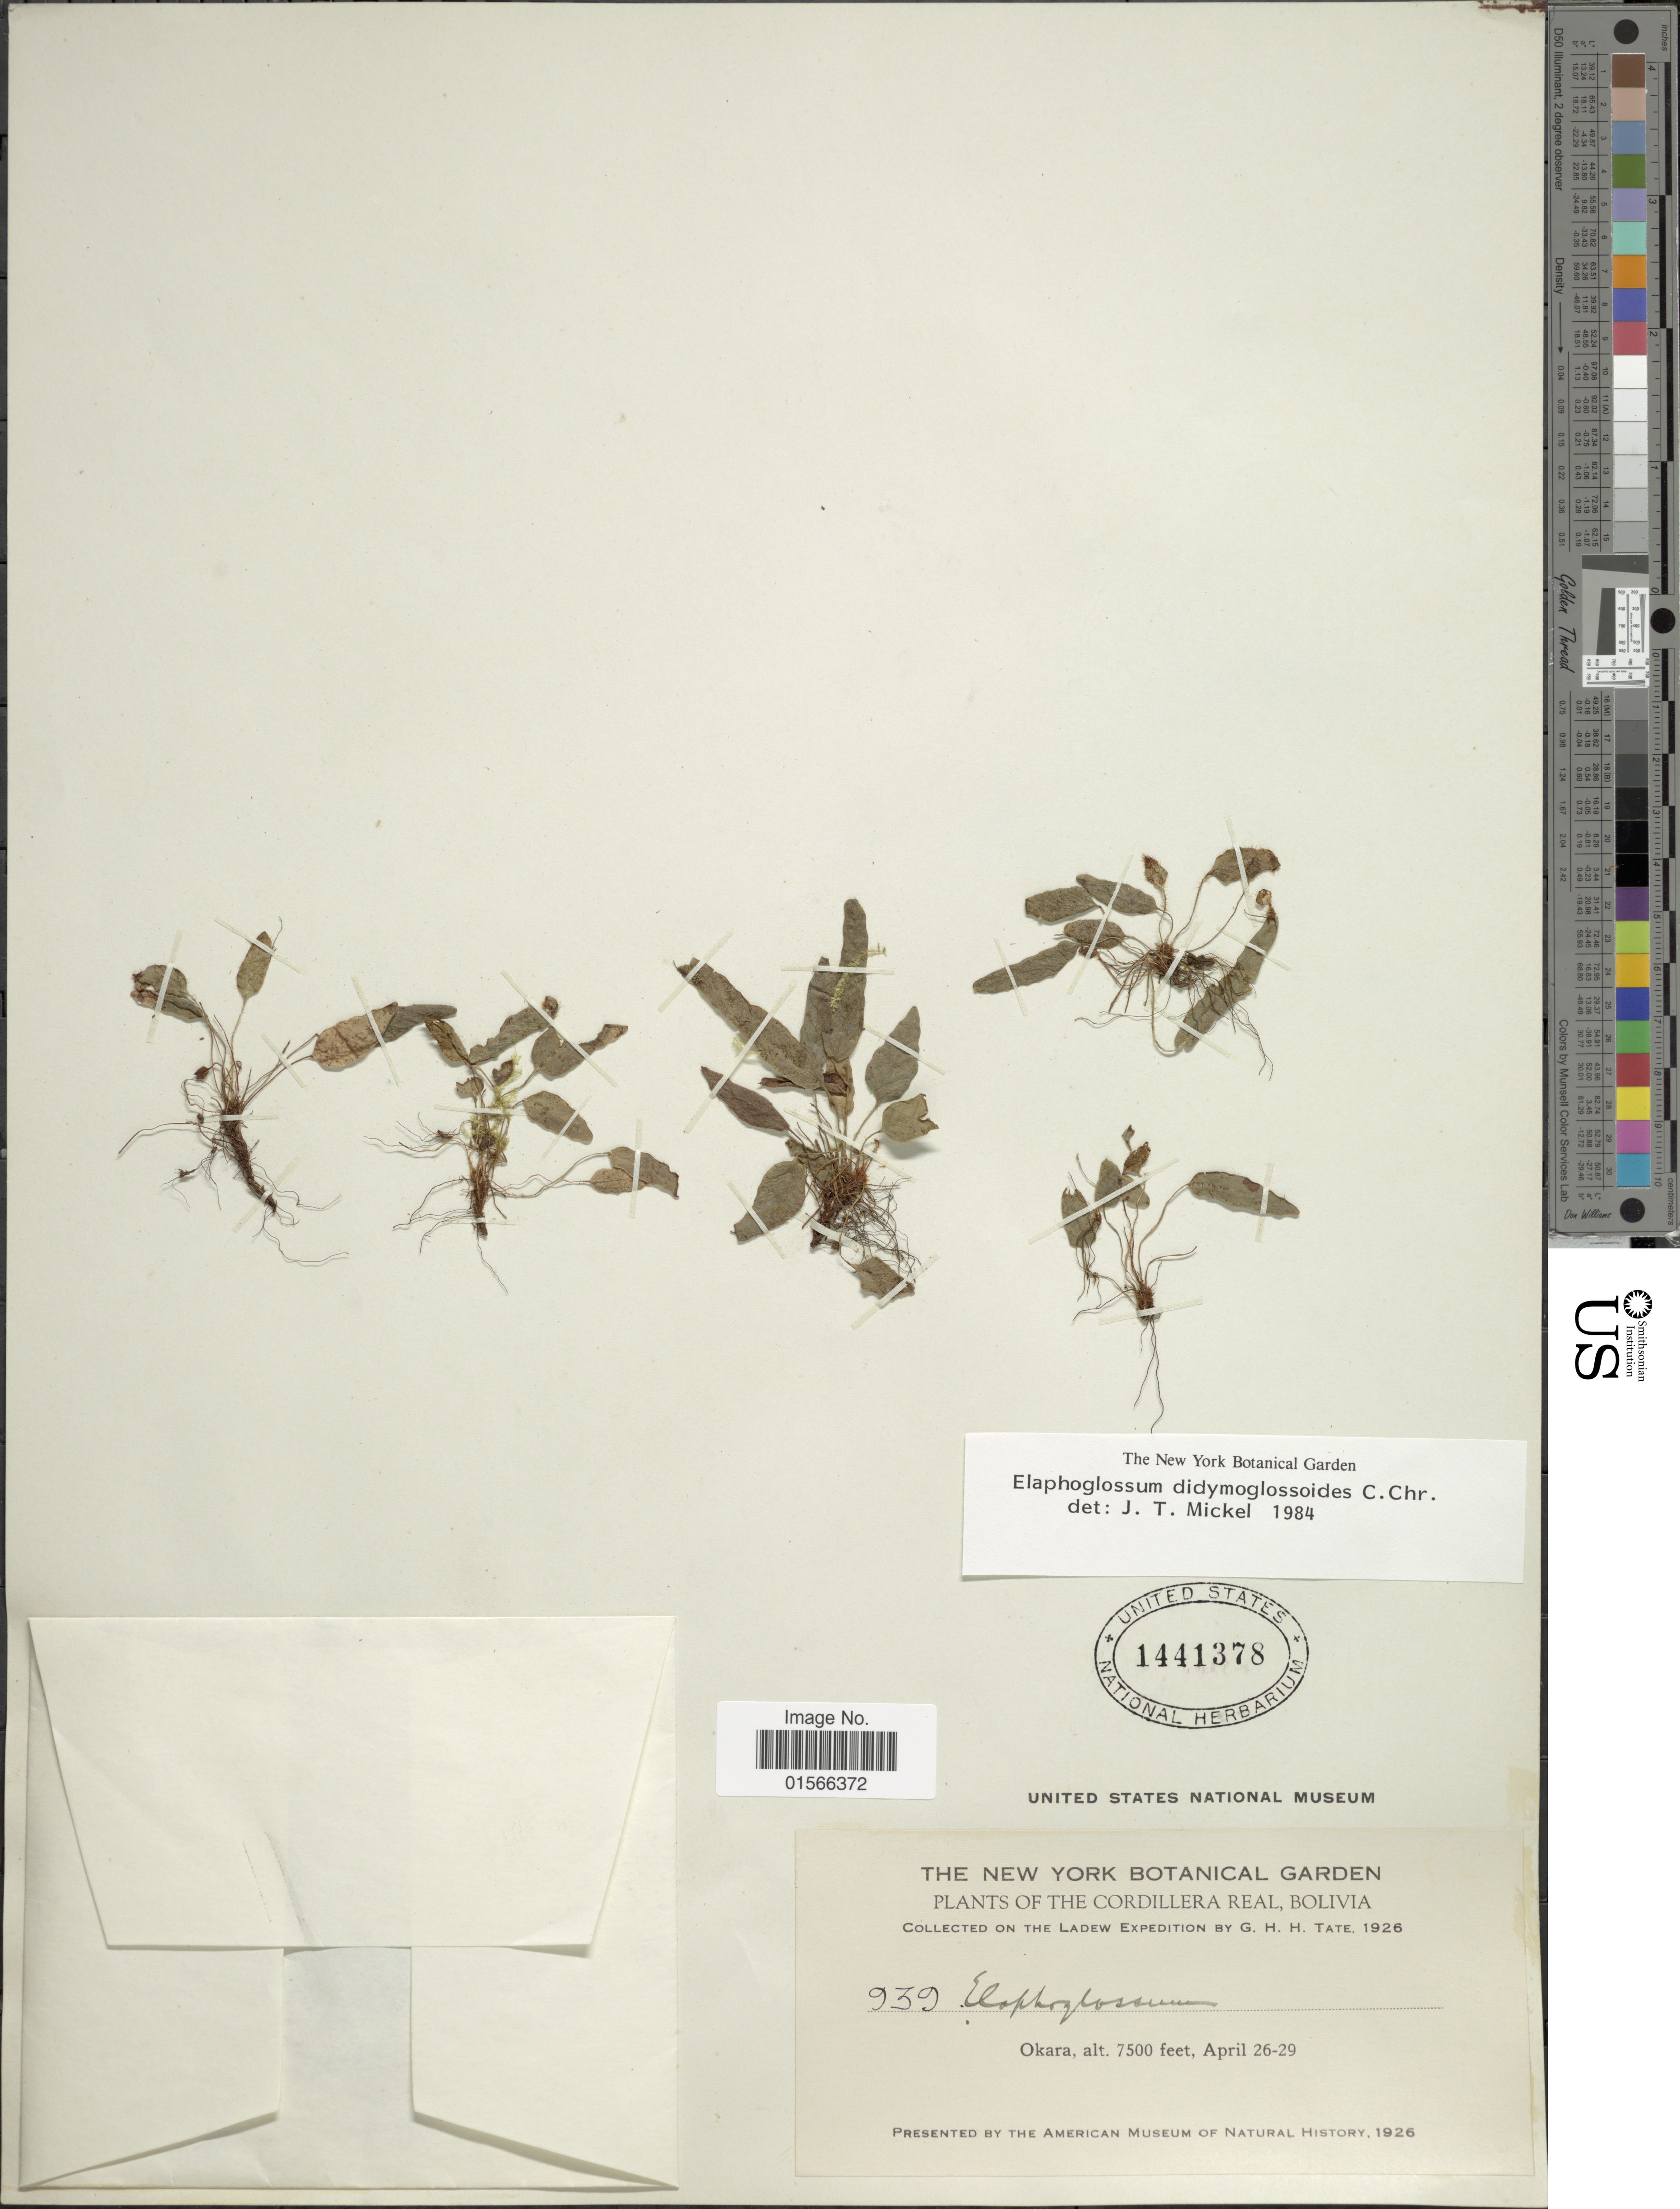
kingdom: Plantae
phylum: Tracheophyta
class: Polypodiopsida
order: Polypodiales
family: Dryopteridaceae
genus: Elaphoglossum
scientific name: Elaphoglossum didymoglossoides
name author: C. Chr.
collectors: G. H. H.Tate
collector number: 239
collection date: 1926-04-26/1926-04-29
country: Bolivia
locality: The Cordillera Real, Okara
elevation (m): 2286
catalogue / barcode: US 1441378